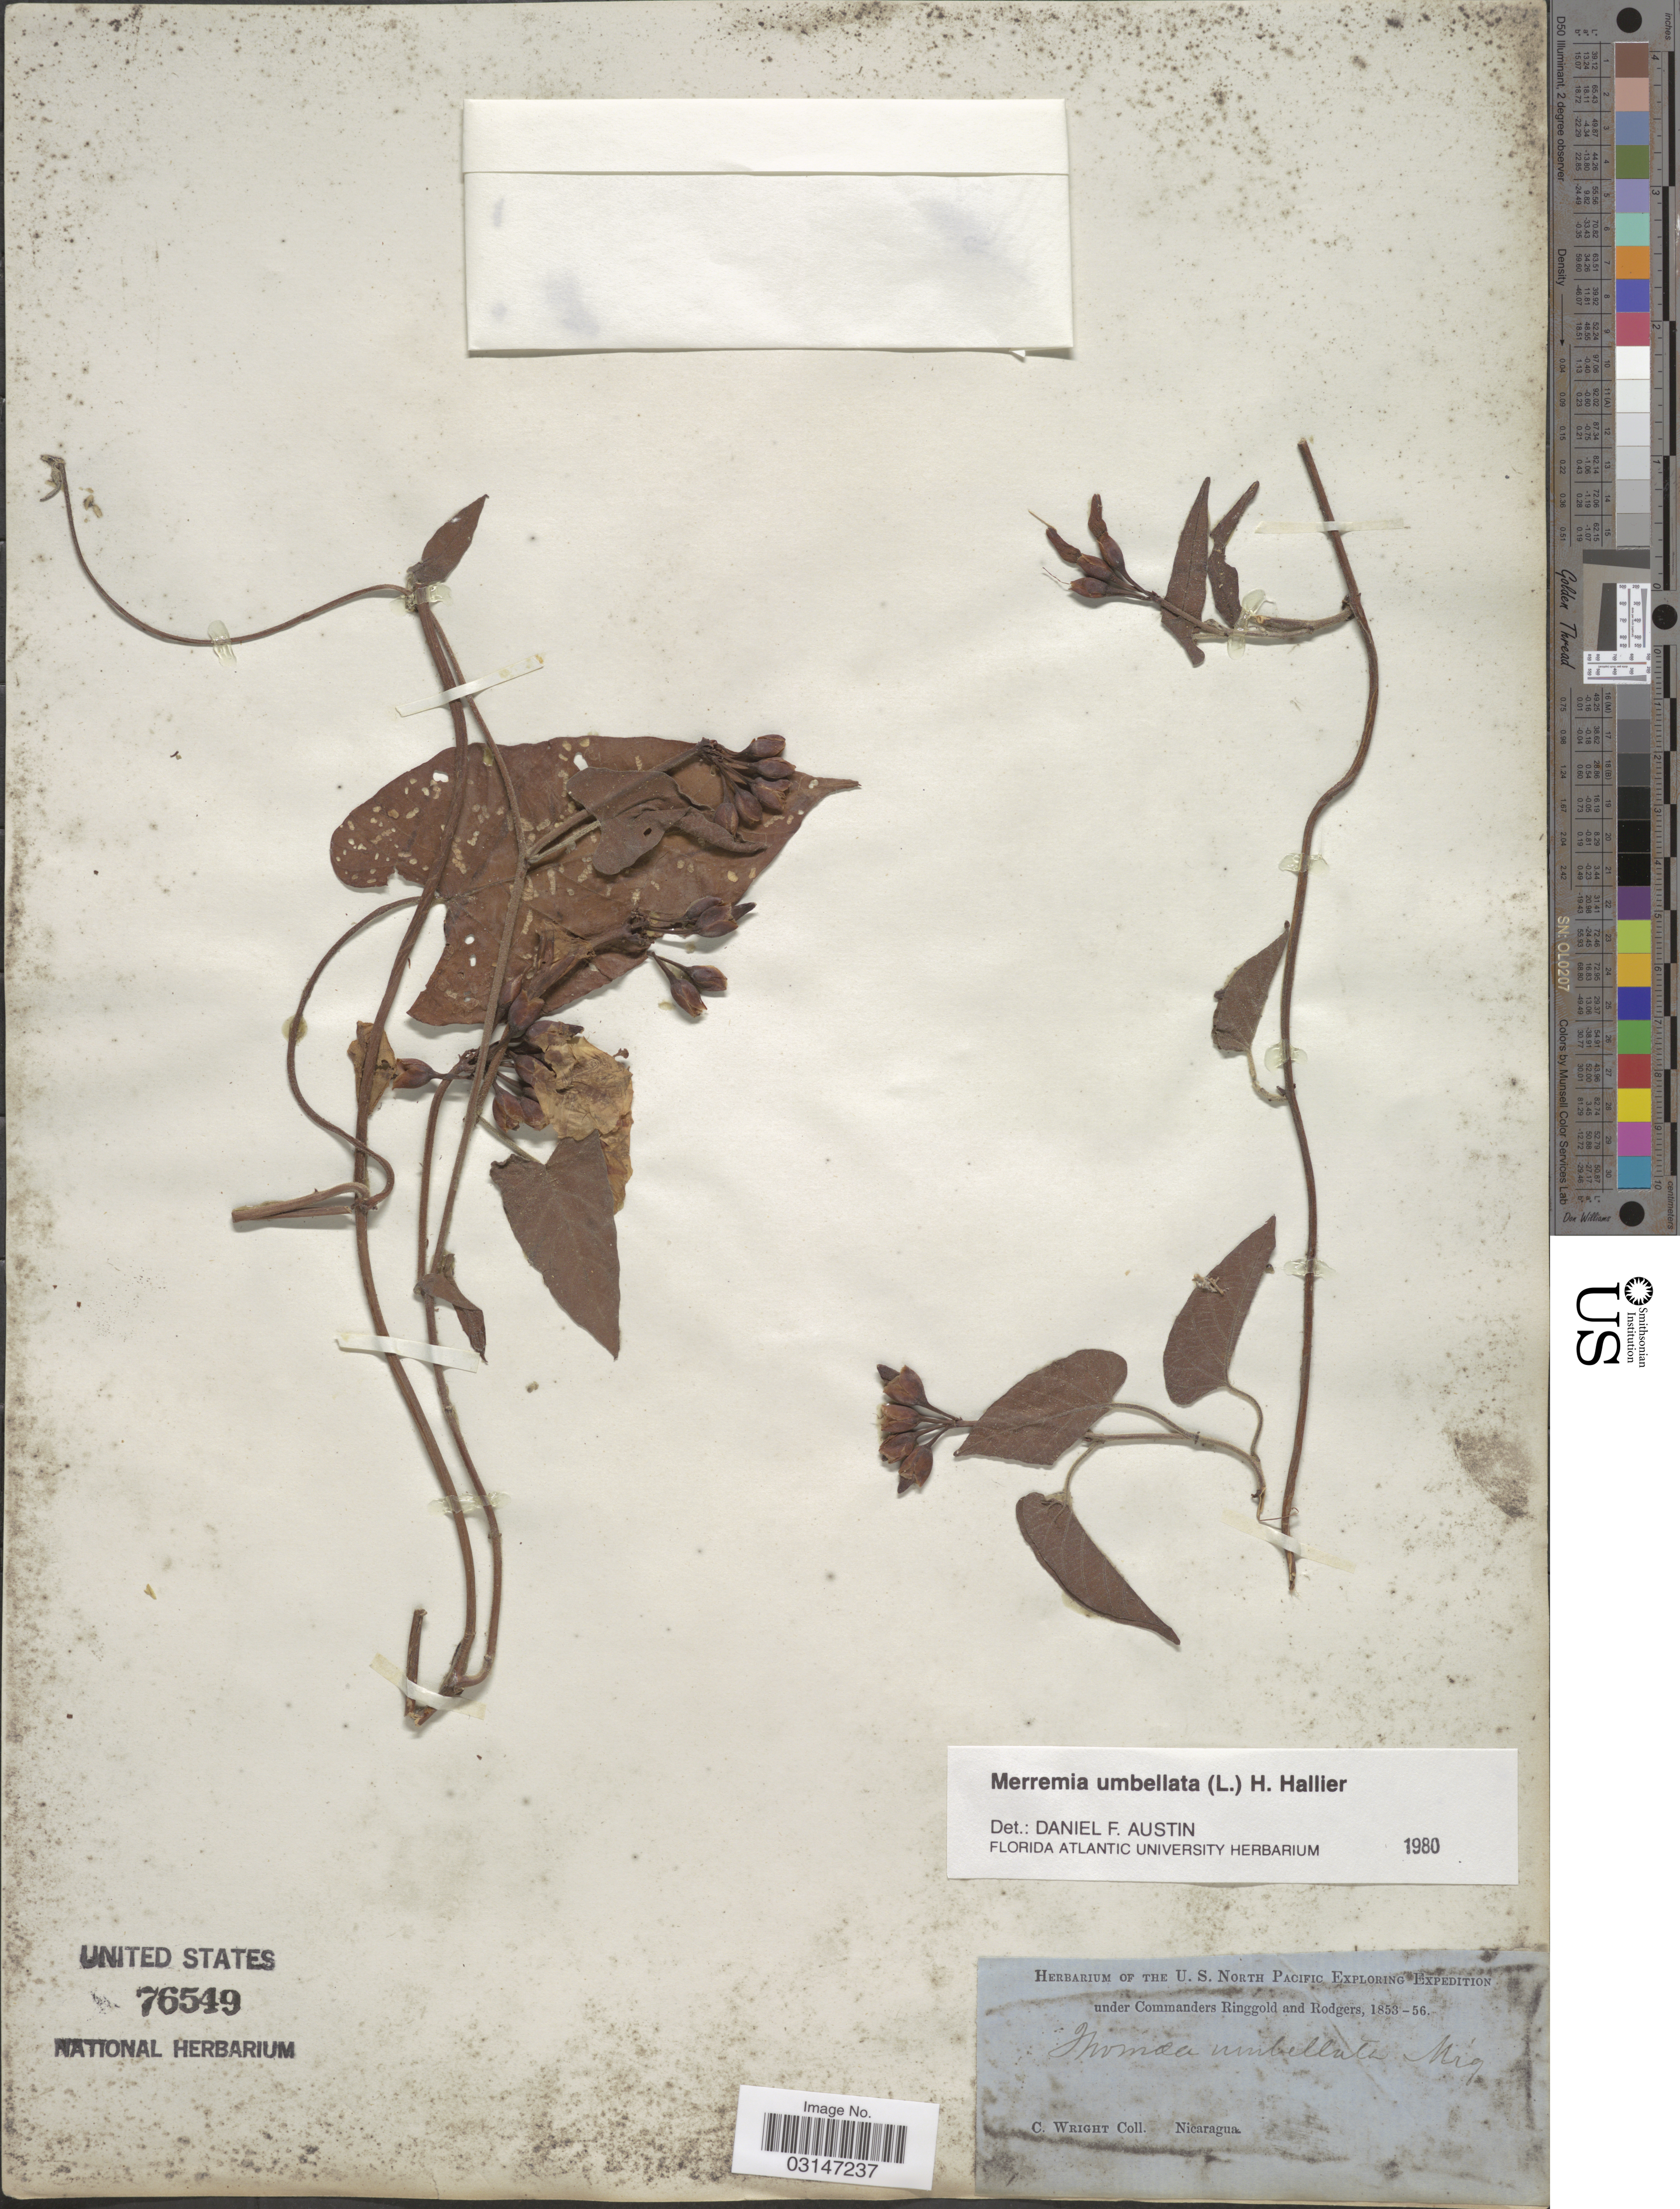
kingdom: Plantae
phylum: Tracheophyta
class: Magnoliopsida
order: Solanales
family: Convolvulaceae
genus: Camonea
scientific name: Camonea umbellata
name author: (L.) A. R. Simões & Staples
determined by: Strong, Mark T., (BOT), Smithsonian Institution - National Museum of Natural History (UNITED STATES)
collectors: C. Wright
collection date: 1853/1856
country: Nicaragua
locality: U.S. North Pacific.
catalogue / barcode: US 76549